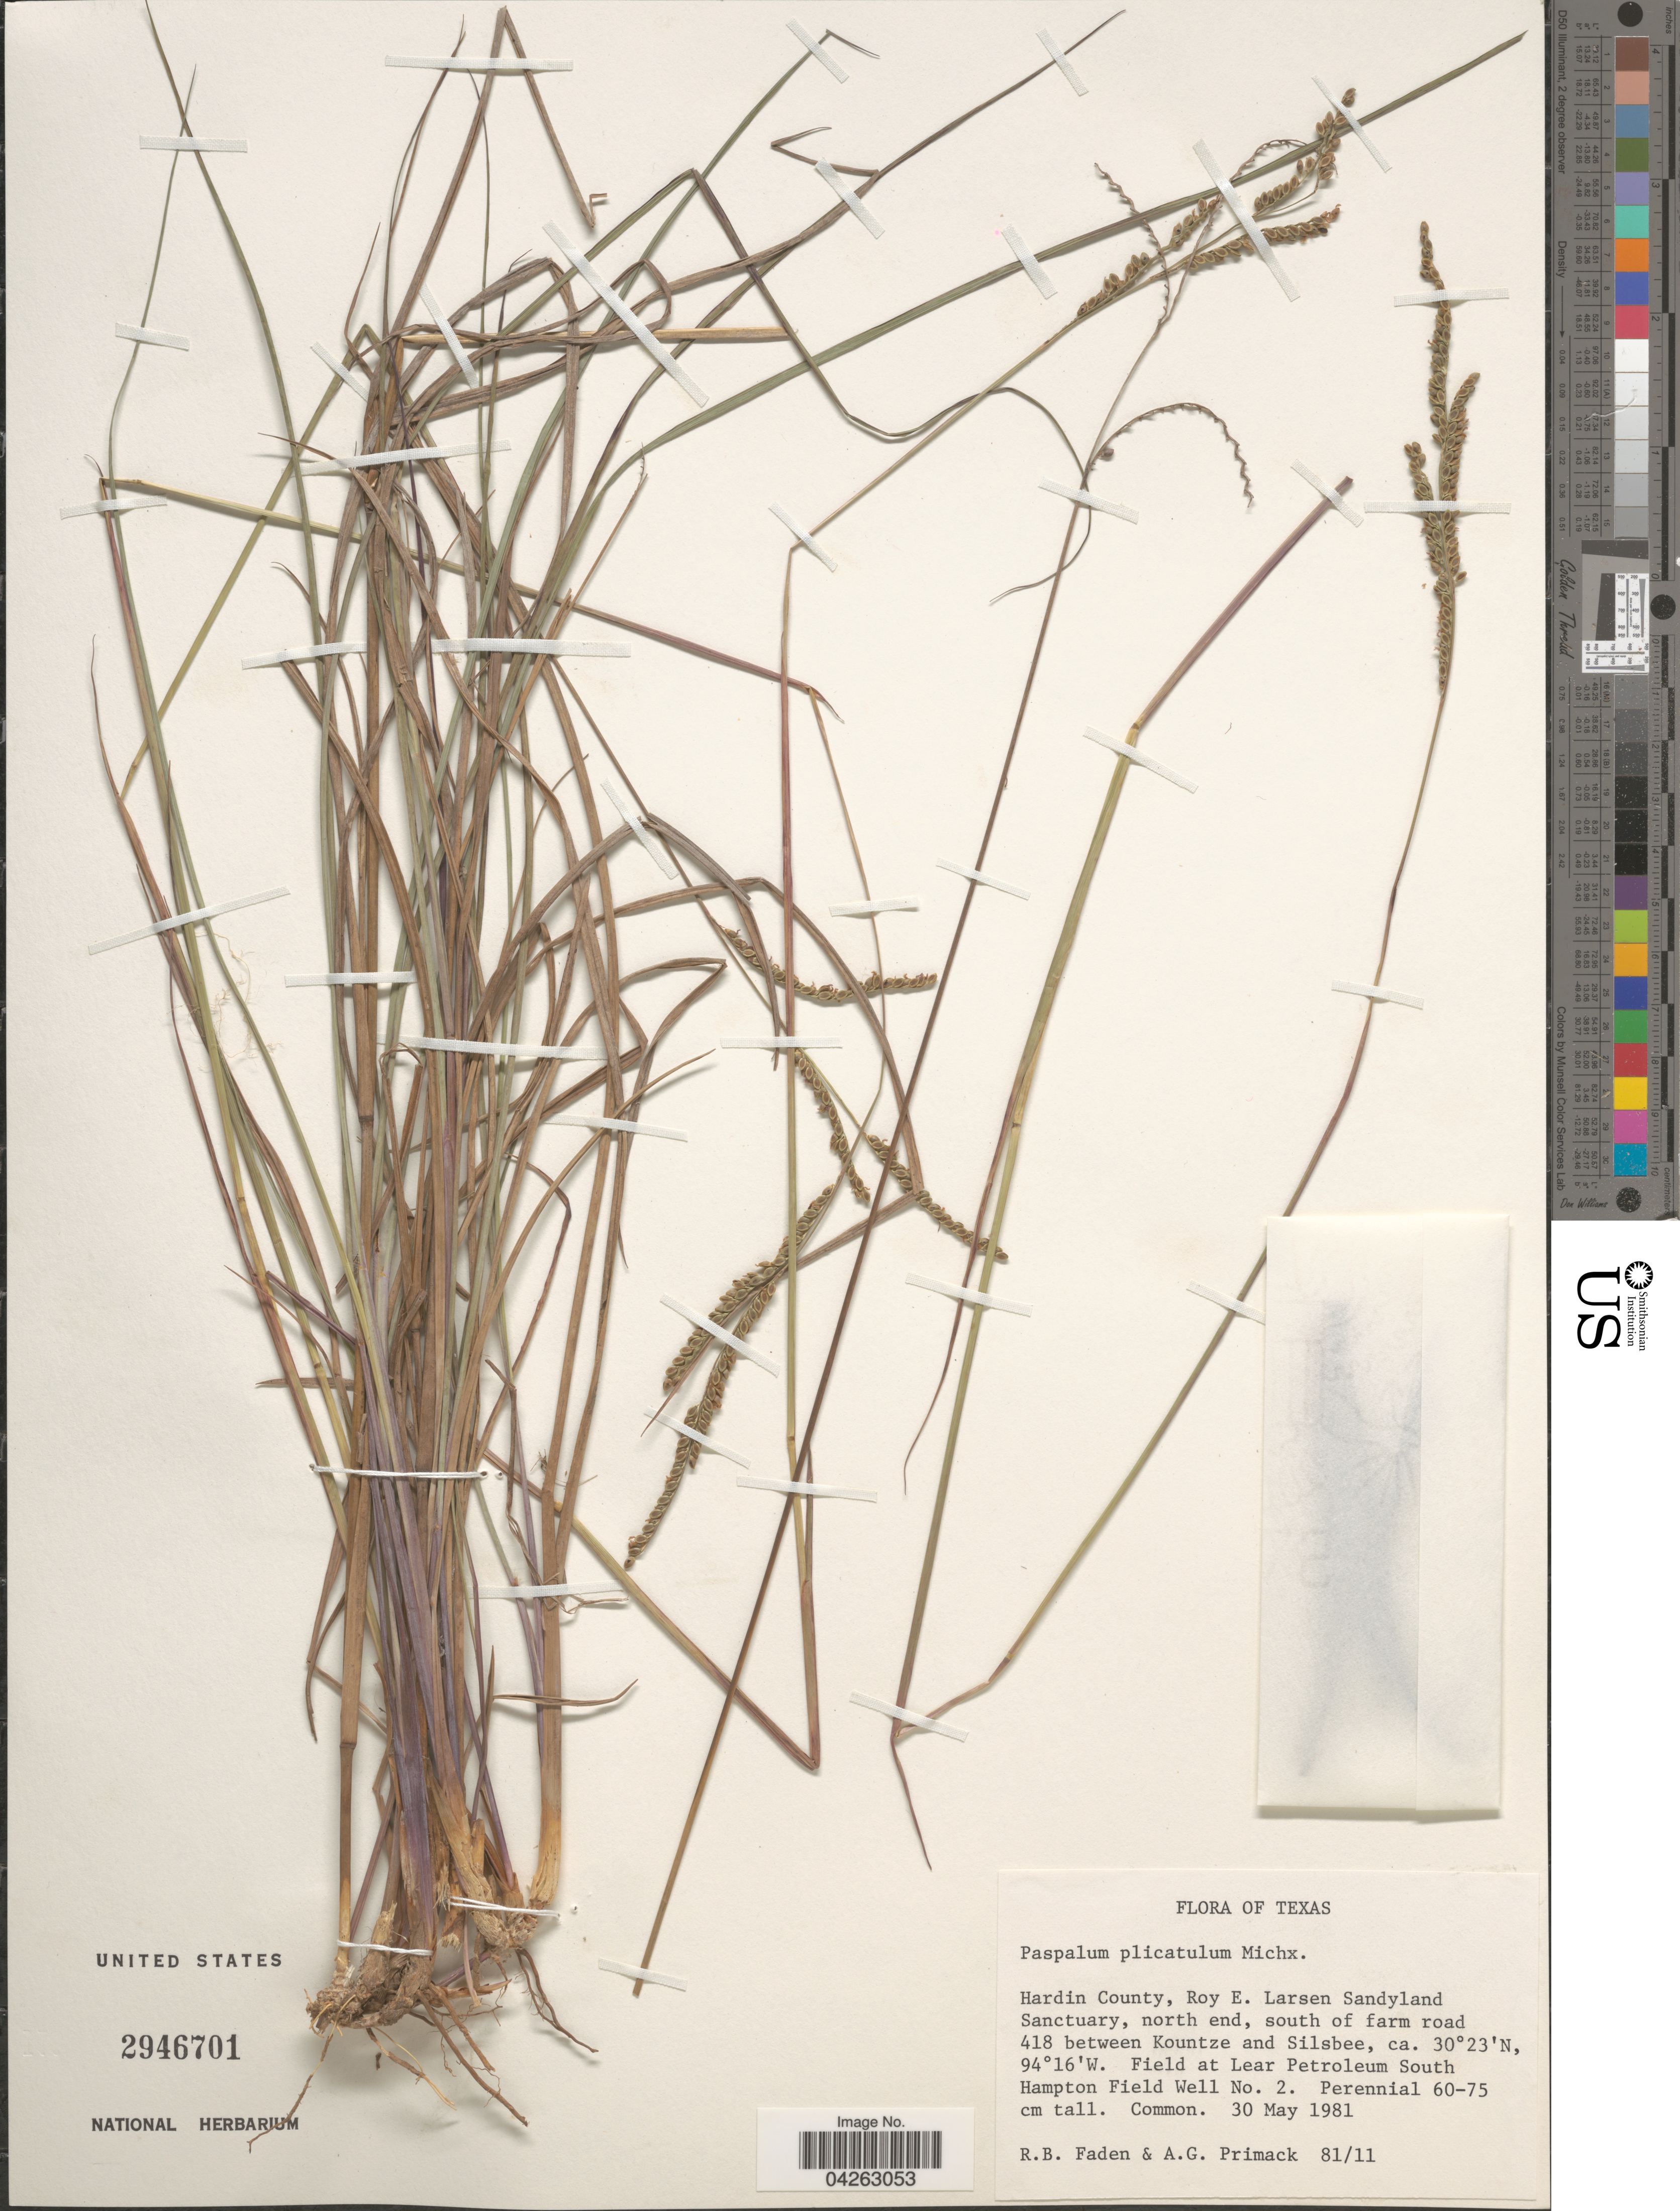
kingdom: Plantae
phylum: Tracheophyta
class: Liliopsida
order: Poales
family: Poaceae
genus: Paspalum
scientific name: Paspalum plicatulum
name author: Michx.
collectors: R. B. Faden & A. Primack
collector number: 81/11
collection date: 1981-05-30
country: United States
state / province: Texas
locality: Hardin County, Roy E. Larsen Sandyland Sanctuary, north end, south of farm road 418 between Kountze and Silsbee. Field at Lear Petroleum South Hampton Field Well No.2.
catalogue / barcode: US 2946701